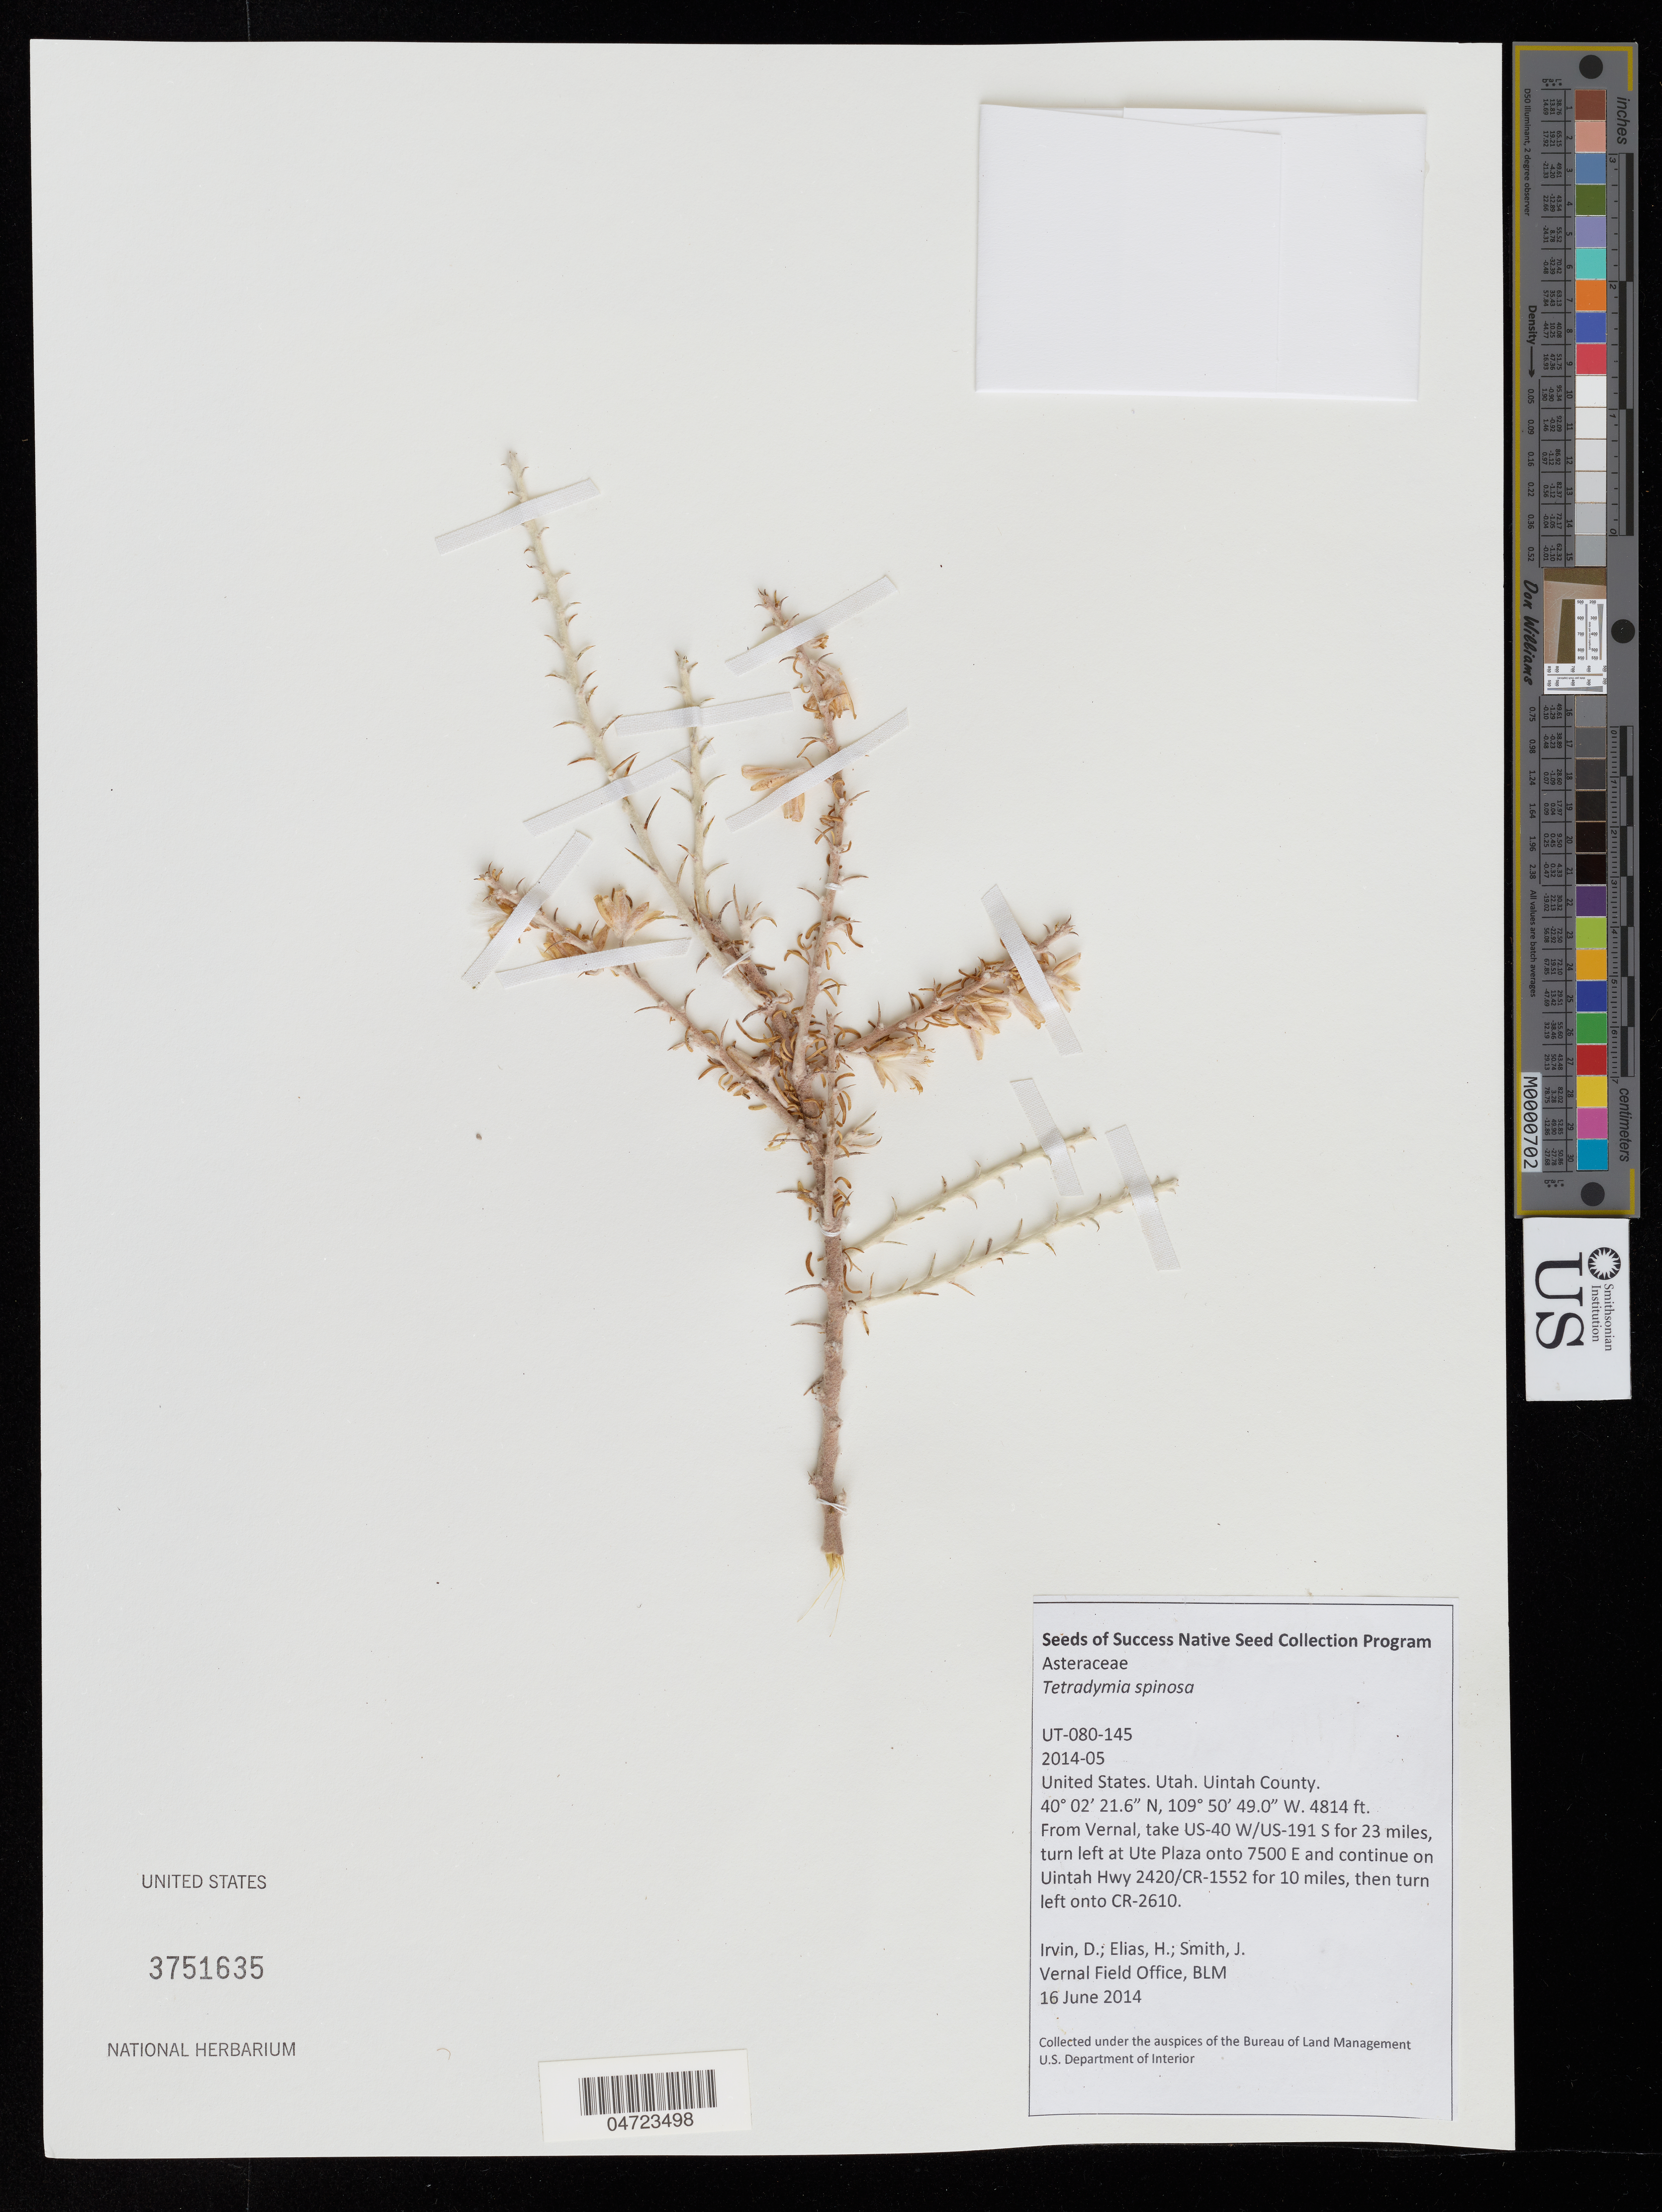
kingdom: Plantae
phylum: Tracheophyta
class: Magnoliopsida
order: Asterales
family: Asteraceae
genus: Tetradymia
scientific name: Tetradymia spinosa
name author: Hook. & Arn.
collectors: D. Irvin, H. Elias & J. Smith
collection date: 2014-06-16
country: United States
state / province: Utah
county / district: Uintah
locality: Uintah County. From Vernal, take US-40 W/US-191 S for 23 miles, turn left at Ute Plaza onto 7500 E and continue on Uintah Hwy 2420/CR-1552 for 10 miles, then turn left onto CR-2610.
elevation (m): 1467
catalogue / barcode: US 3751635